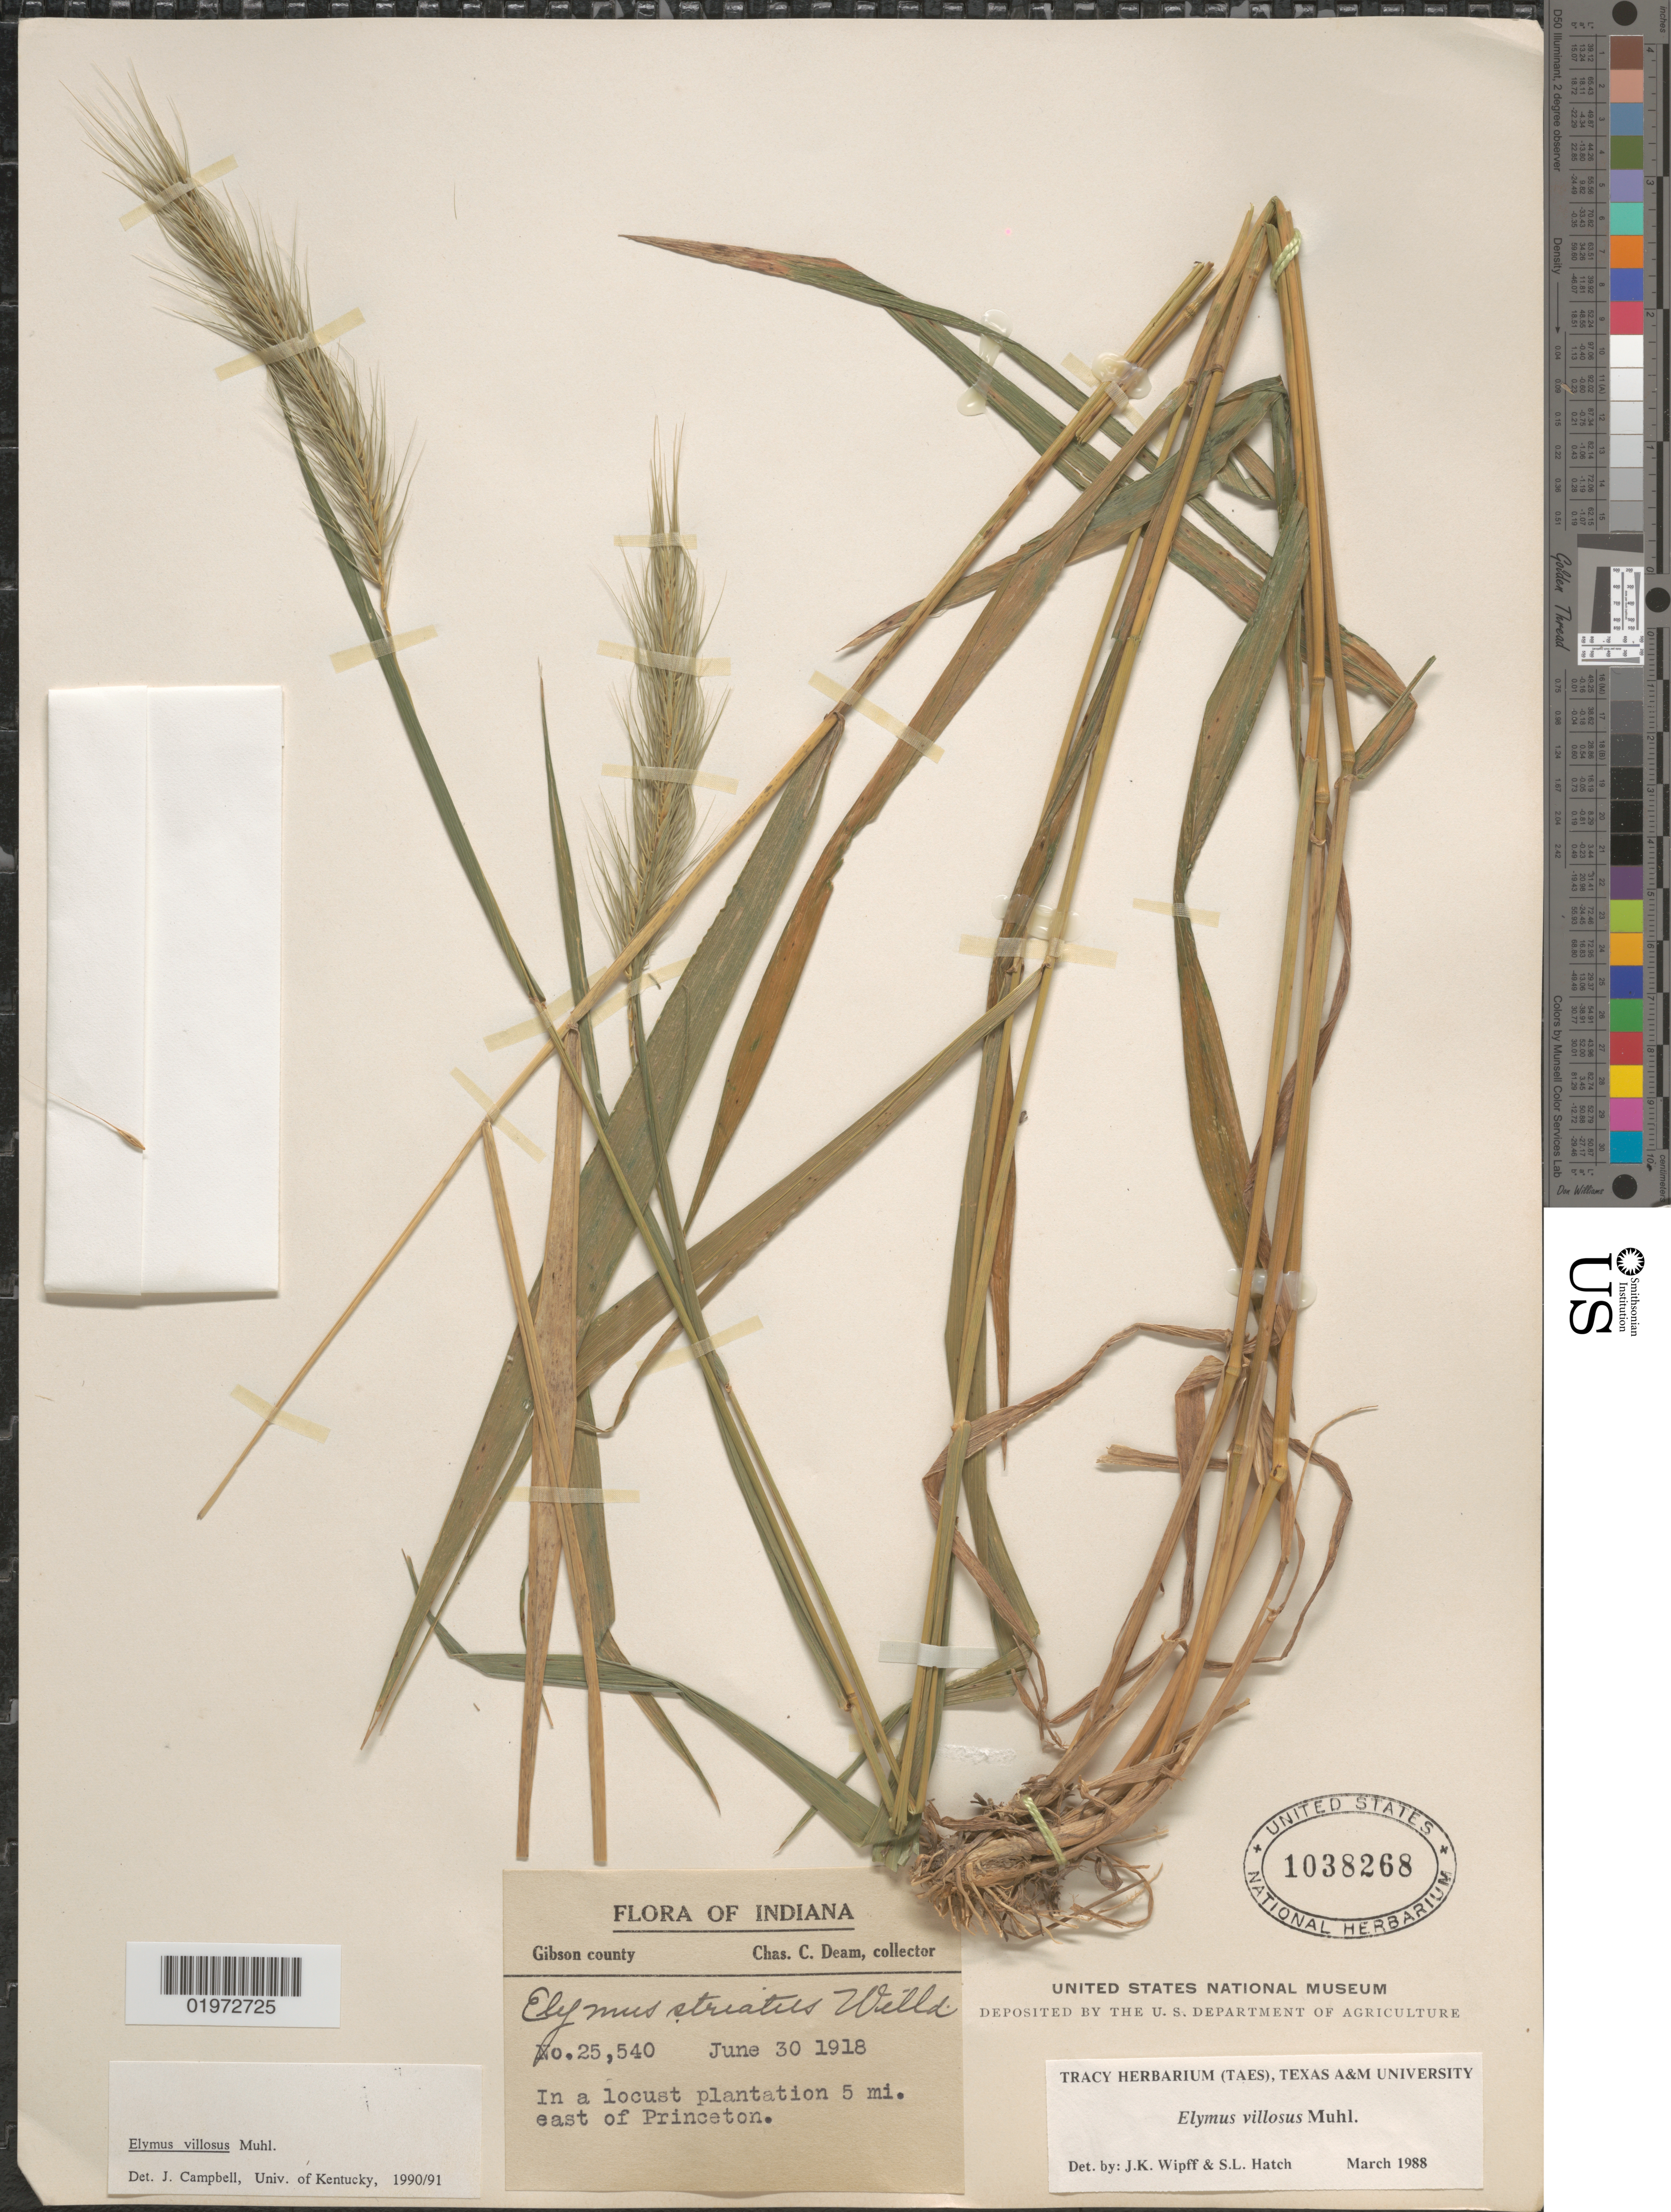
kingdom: Plantae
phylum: Tracheophyta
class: Liliopsida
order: Poales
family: Poaceae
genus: Elymus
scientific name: Elymus villosus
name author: Muhl. ex Willd.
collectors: C. C. Deam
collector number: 25540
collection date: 1918-06-30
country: United States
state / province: Indiana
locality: Gibson county. In a locust plantation 5 mi. east of Princeton.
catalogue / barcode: US 1038268